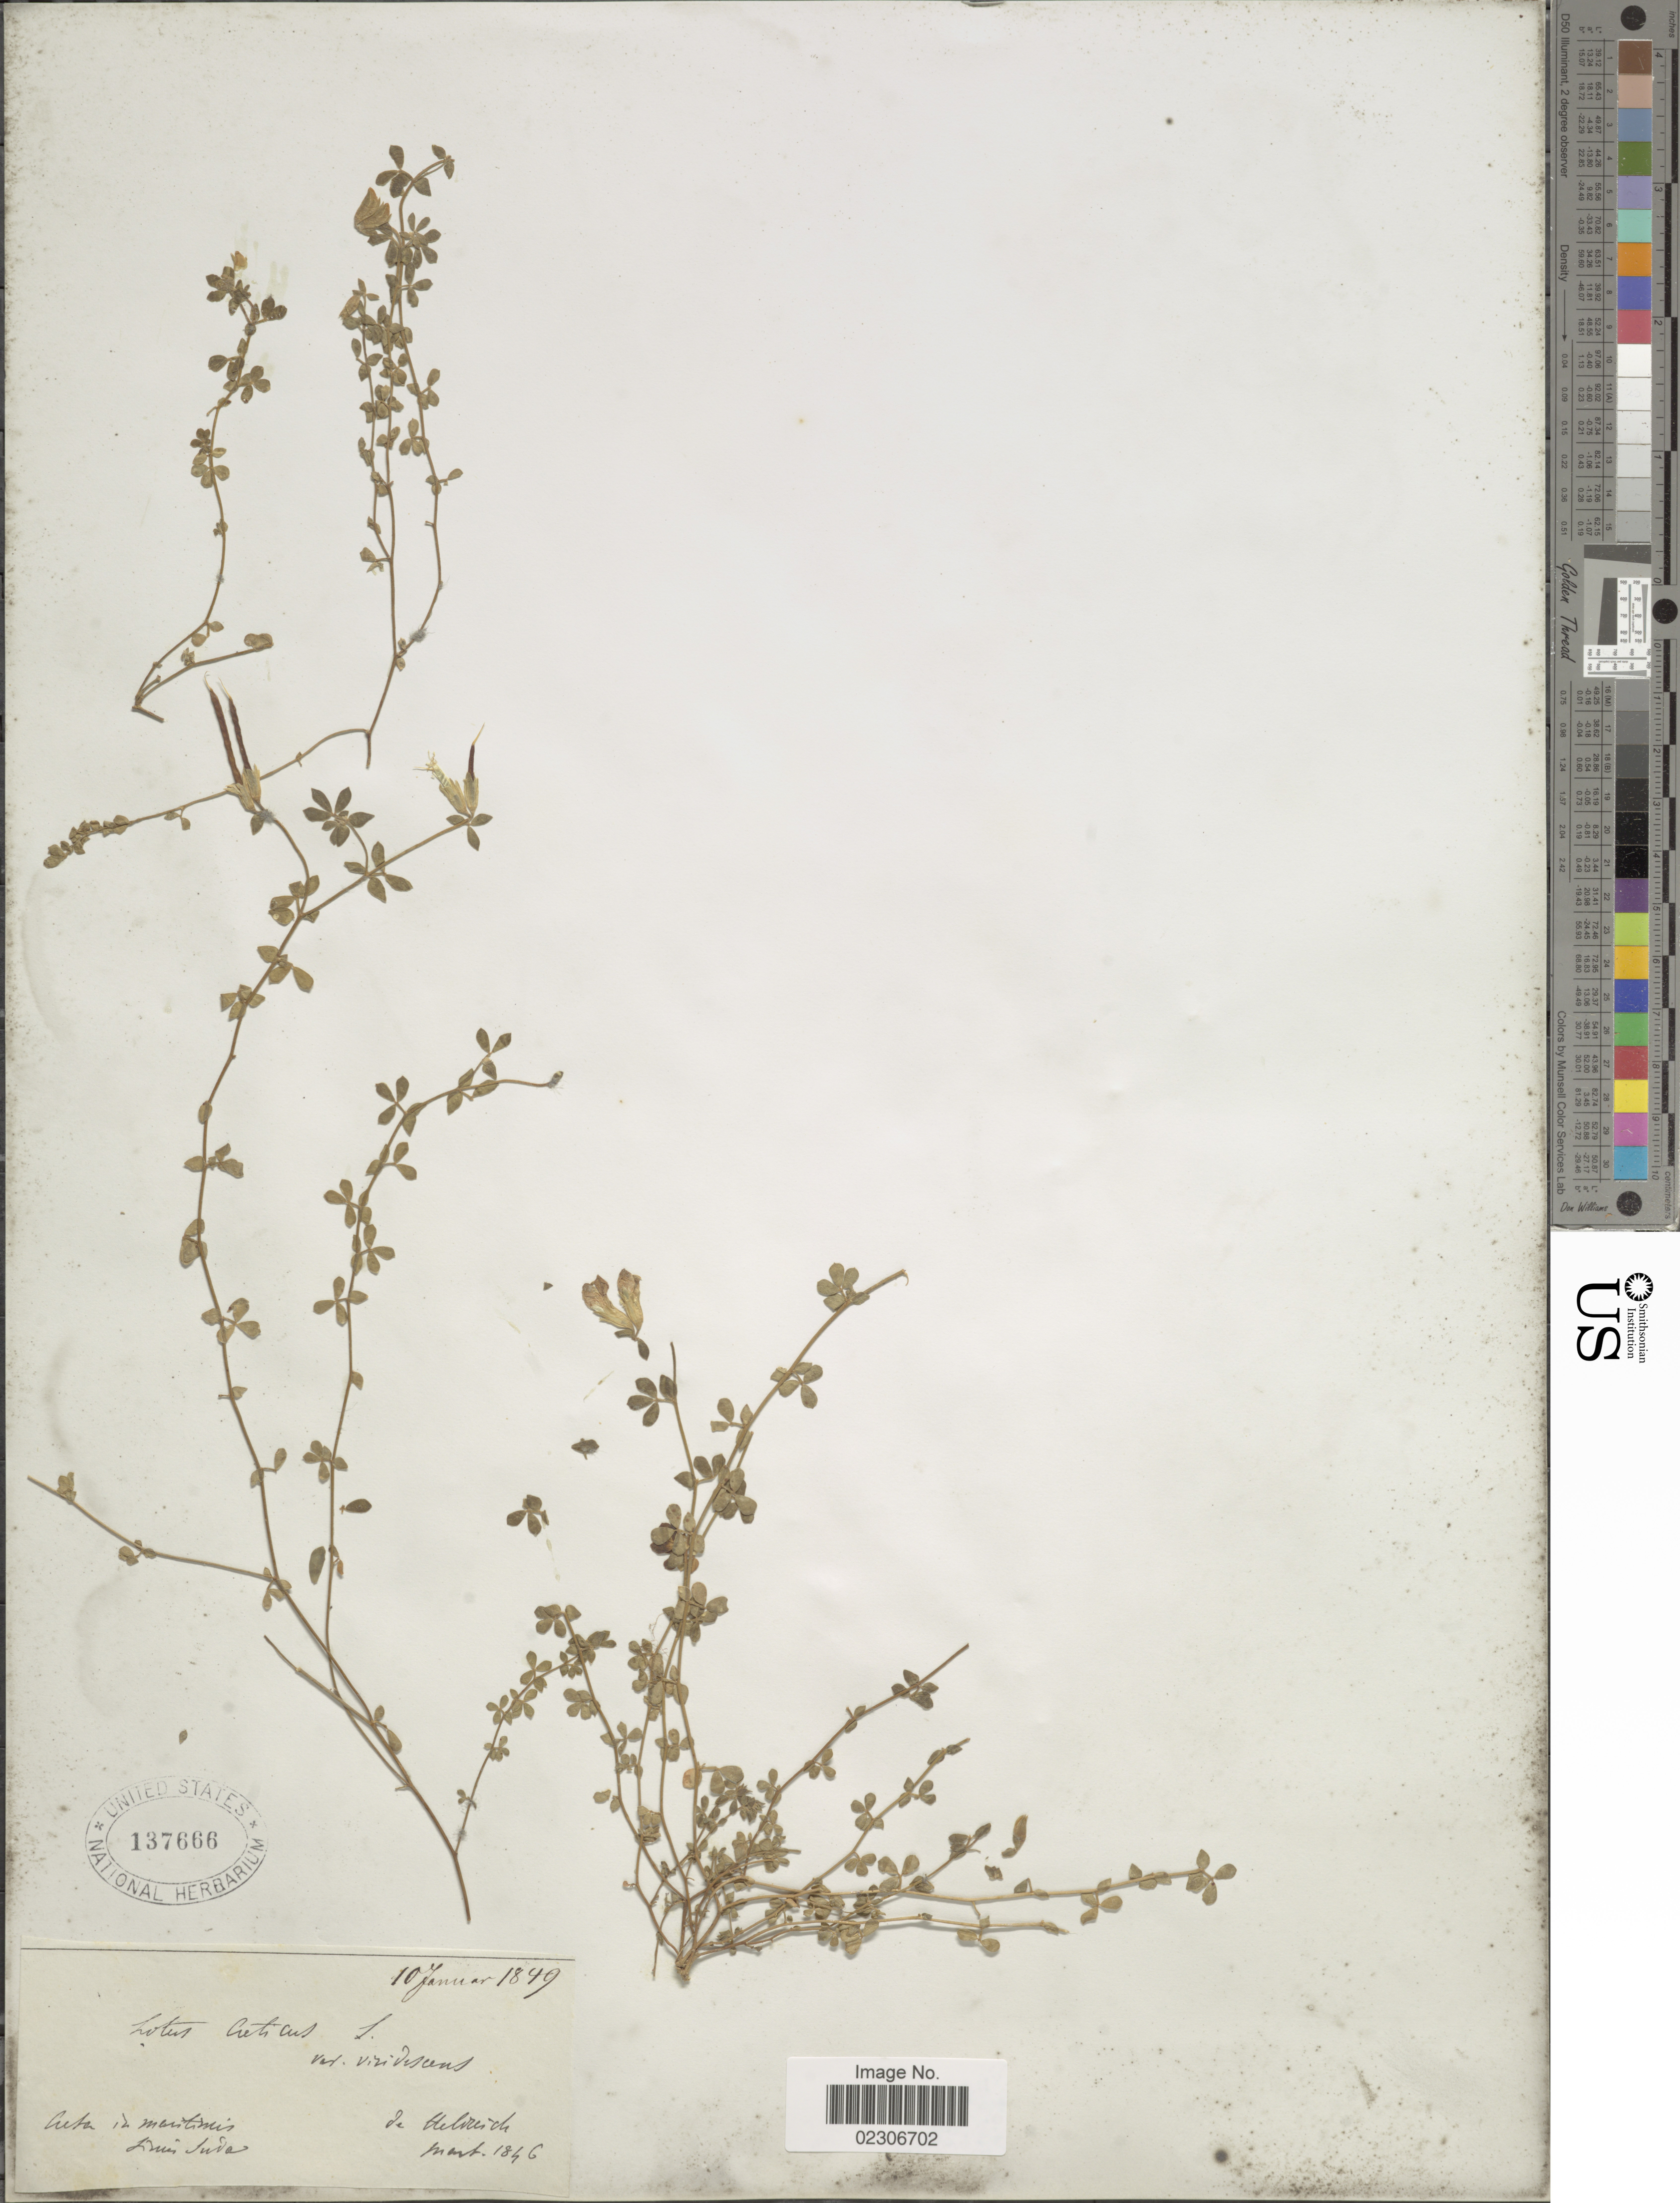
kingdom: Plantae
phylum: Tracheophyta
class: Magnoliopsida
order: Fabales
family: Fabaceae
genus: Lotus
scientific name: Lotus creticus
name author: L.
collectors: -. De Heldreich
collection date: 1846-03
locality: Cuter in maritimis juis Juda [interpreted]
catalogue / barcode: US 137666